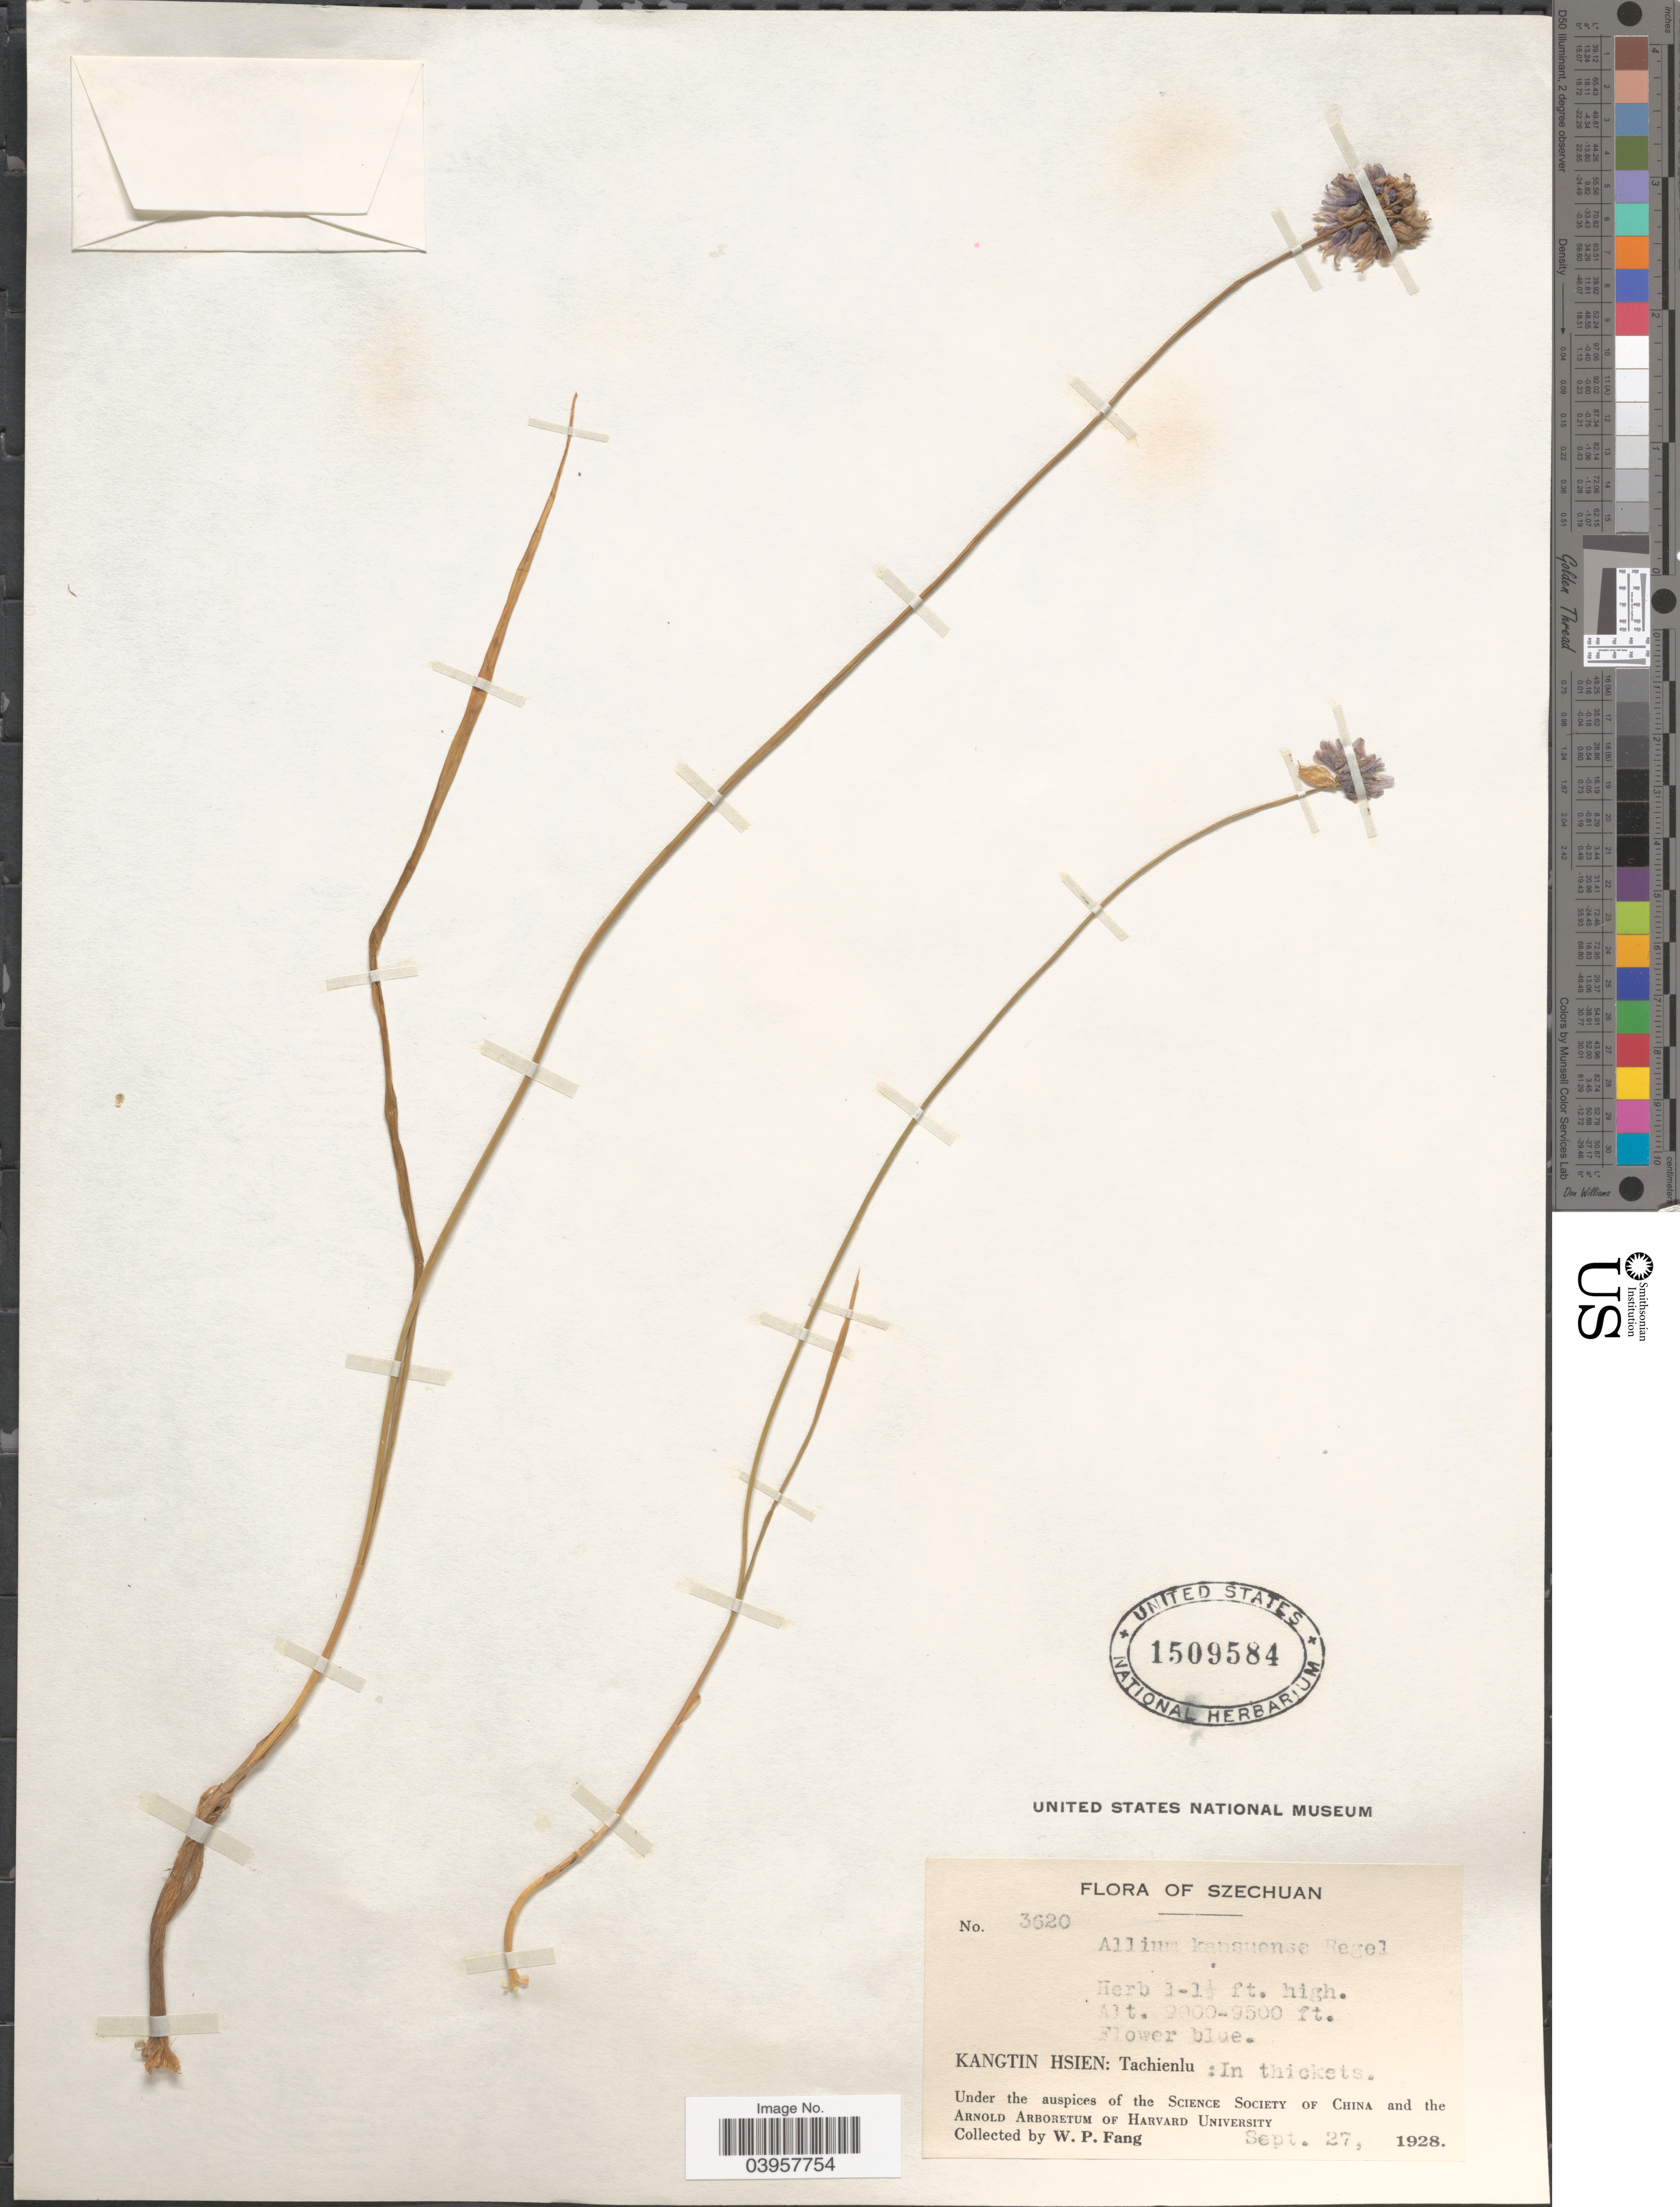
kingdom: Plantae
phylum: Tracheophyta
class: Liliopsida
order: Asparagales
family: Amaryllidaceae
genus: Allium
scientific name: Allium kansuense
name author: Regel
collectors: W. P. Fang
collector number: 3620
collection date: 1928-09-27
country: China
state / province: Sichuan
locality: Szechuan. Kangtin Hsien: Tachienlu: In thickets.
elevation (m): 2743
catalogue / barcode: US 1509584